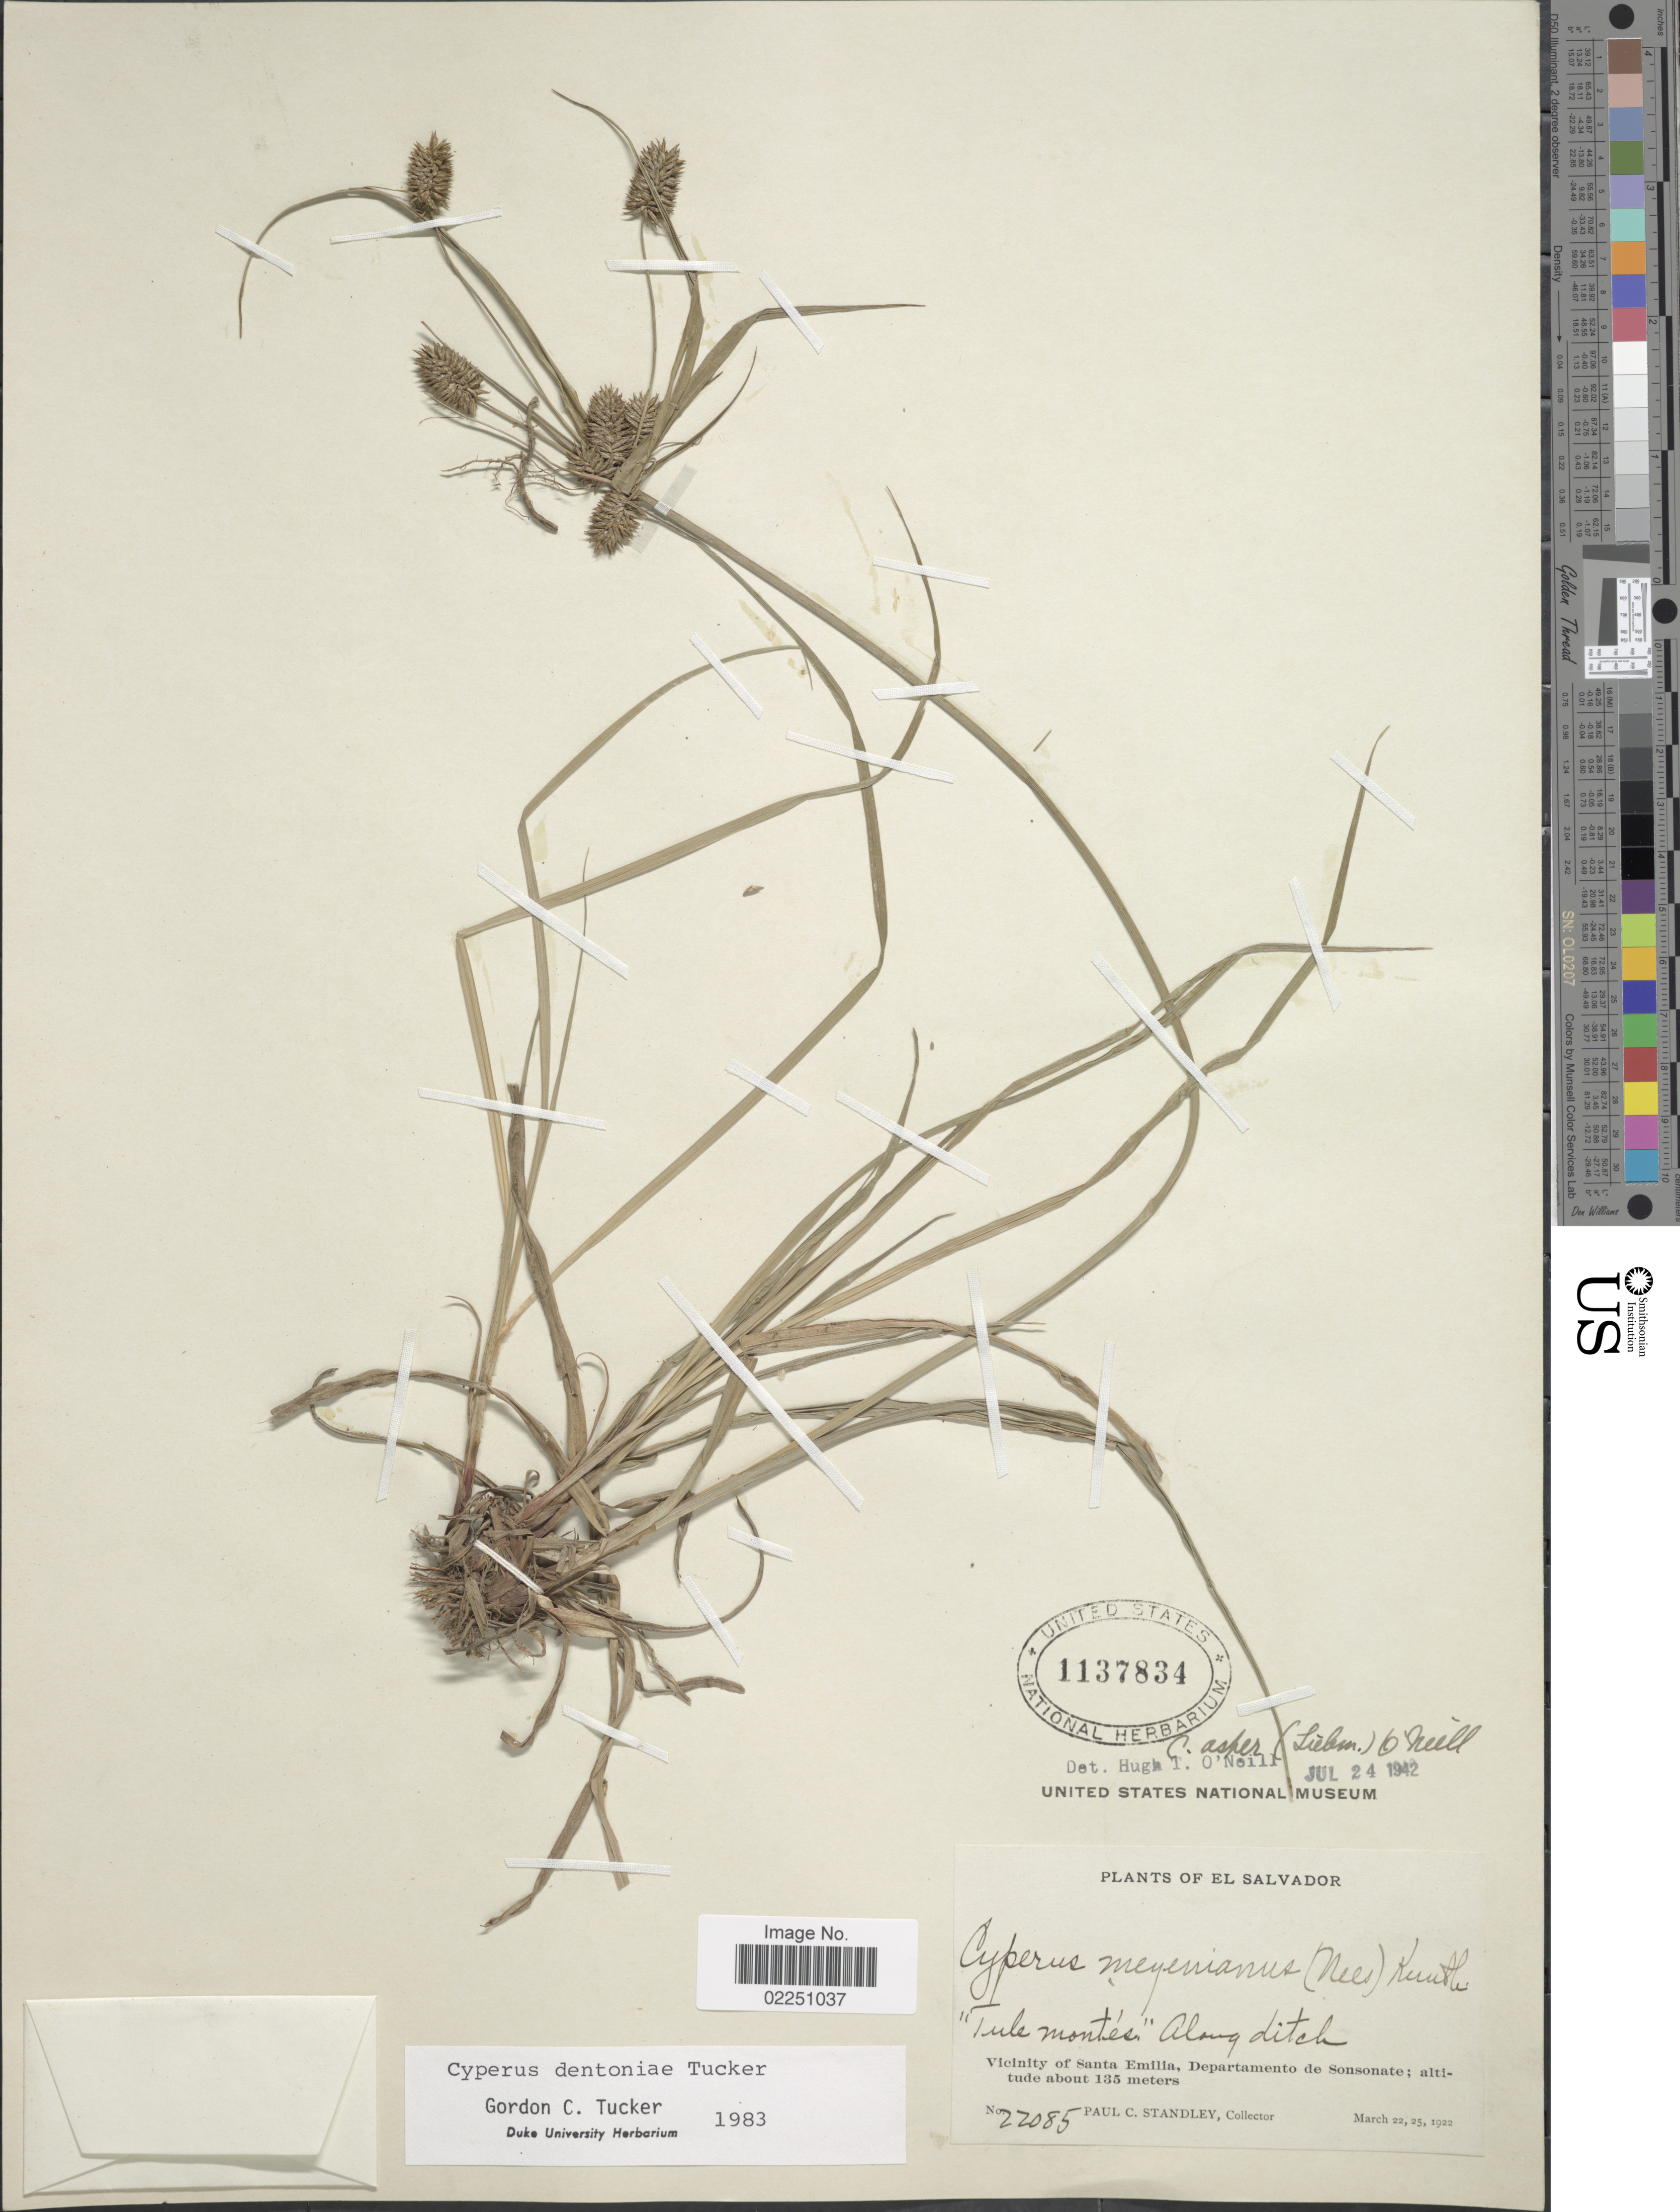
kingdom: Plantae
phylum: Tracheophyta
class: Liliopsida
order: Poales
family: Cyperaceae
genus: Cyperus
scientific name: Cyperus dentoniae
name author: G.C. Tucker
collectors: P. C. Standley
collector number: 22085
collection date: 1922-03-22/1922-03-25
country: El Salvador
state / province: Sonsonate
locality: Tule montes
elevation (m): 135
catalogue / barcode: US 1137834